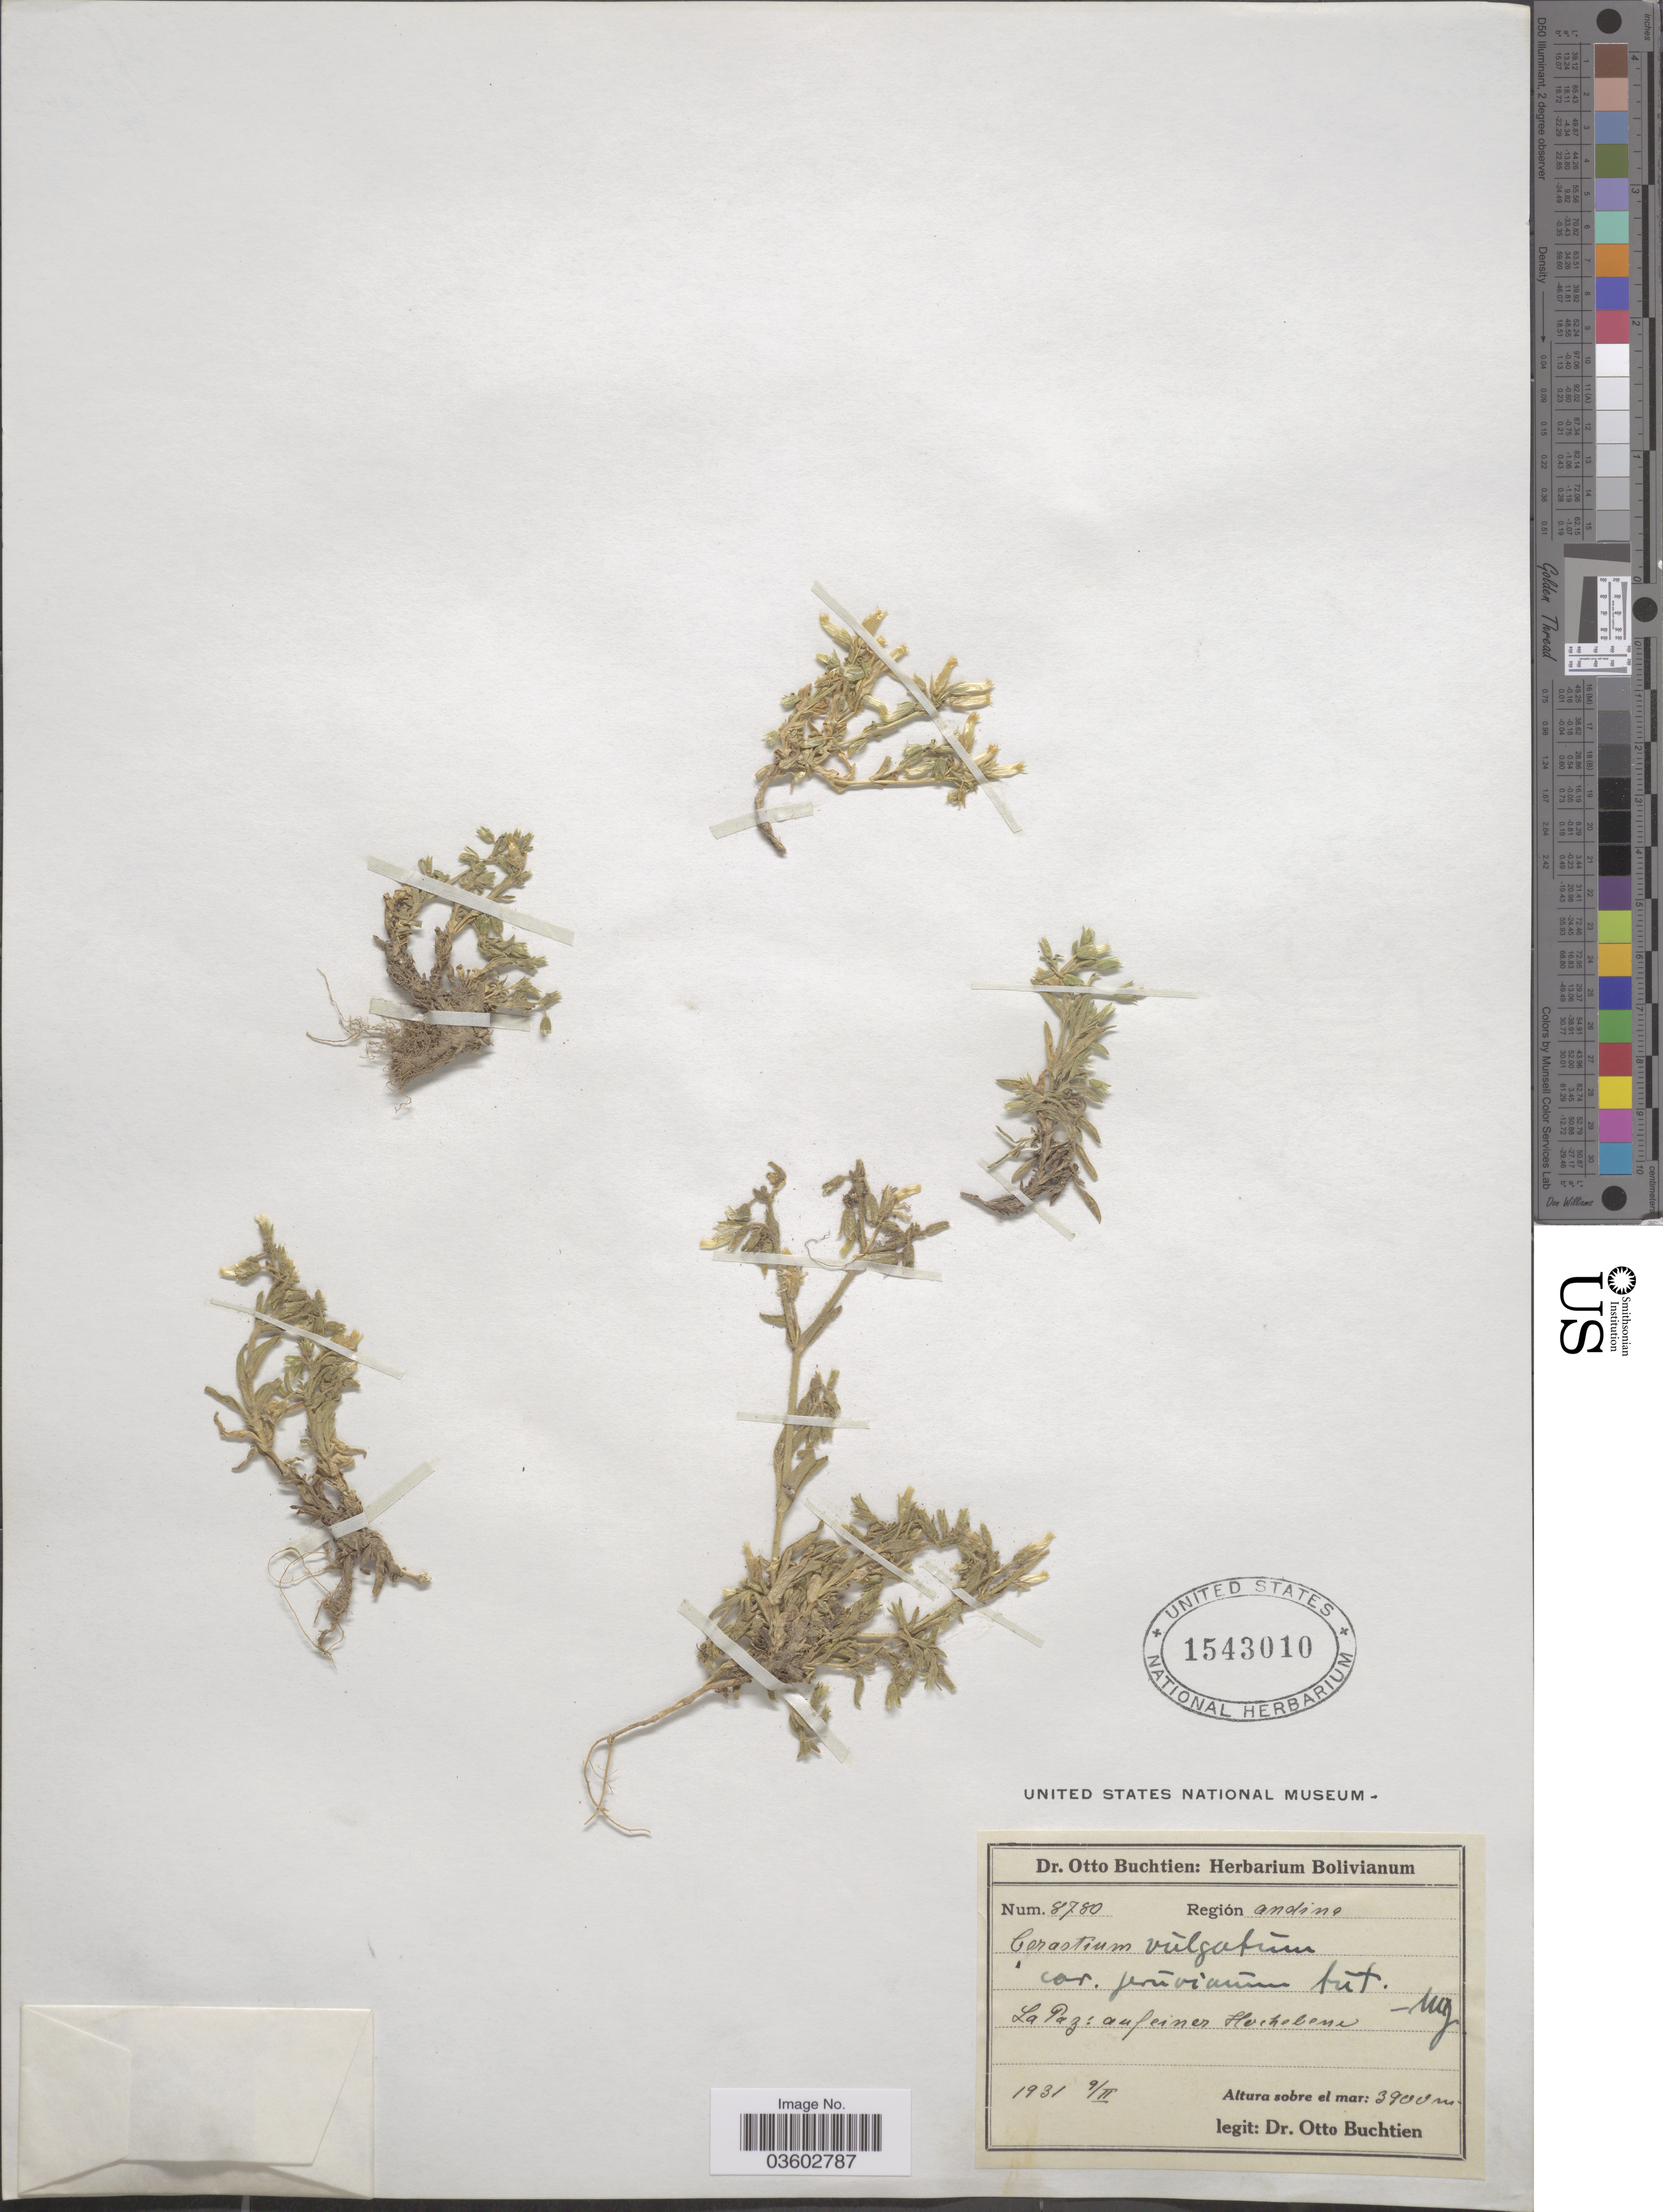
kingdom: Plantae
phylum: Tracheophyta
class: Magnoliopsida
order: Caryophyllales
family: Caryophyllaceae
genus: Cerastium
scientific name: Cerastium vulgatum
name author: L.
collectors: O. Buchtien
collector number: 8780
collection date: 1931-02-09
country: Bolivia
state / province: La Paz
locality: Auf einer Hochebene. Región andine.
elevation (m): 3900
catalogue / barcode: US 1543010